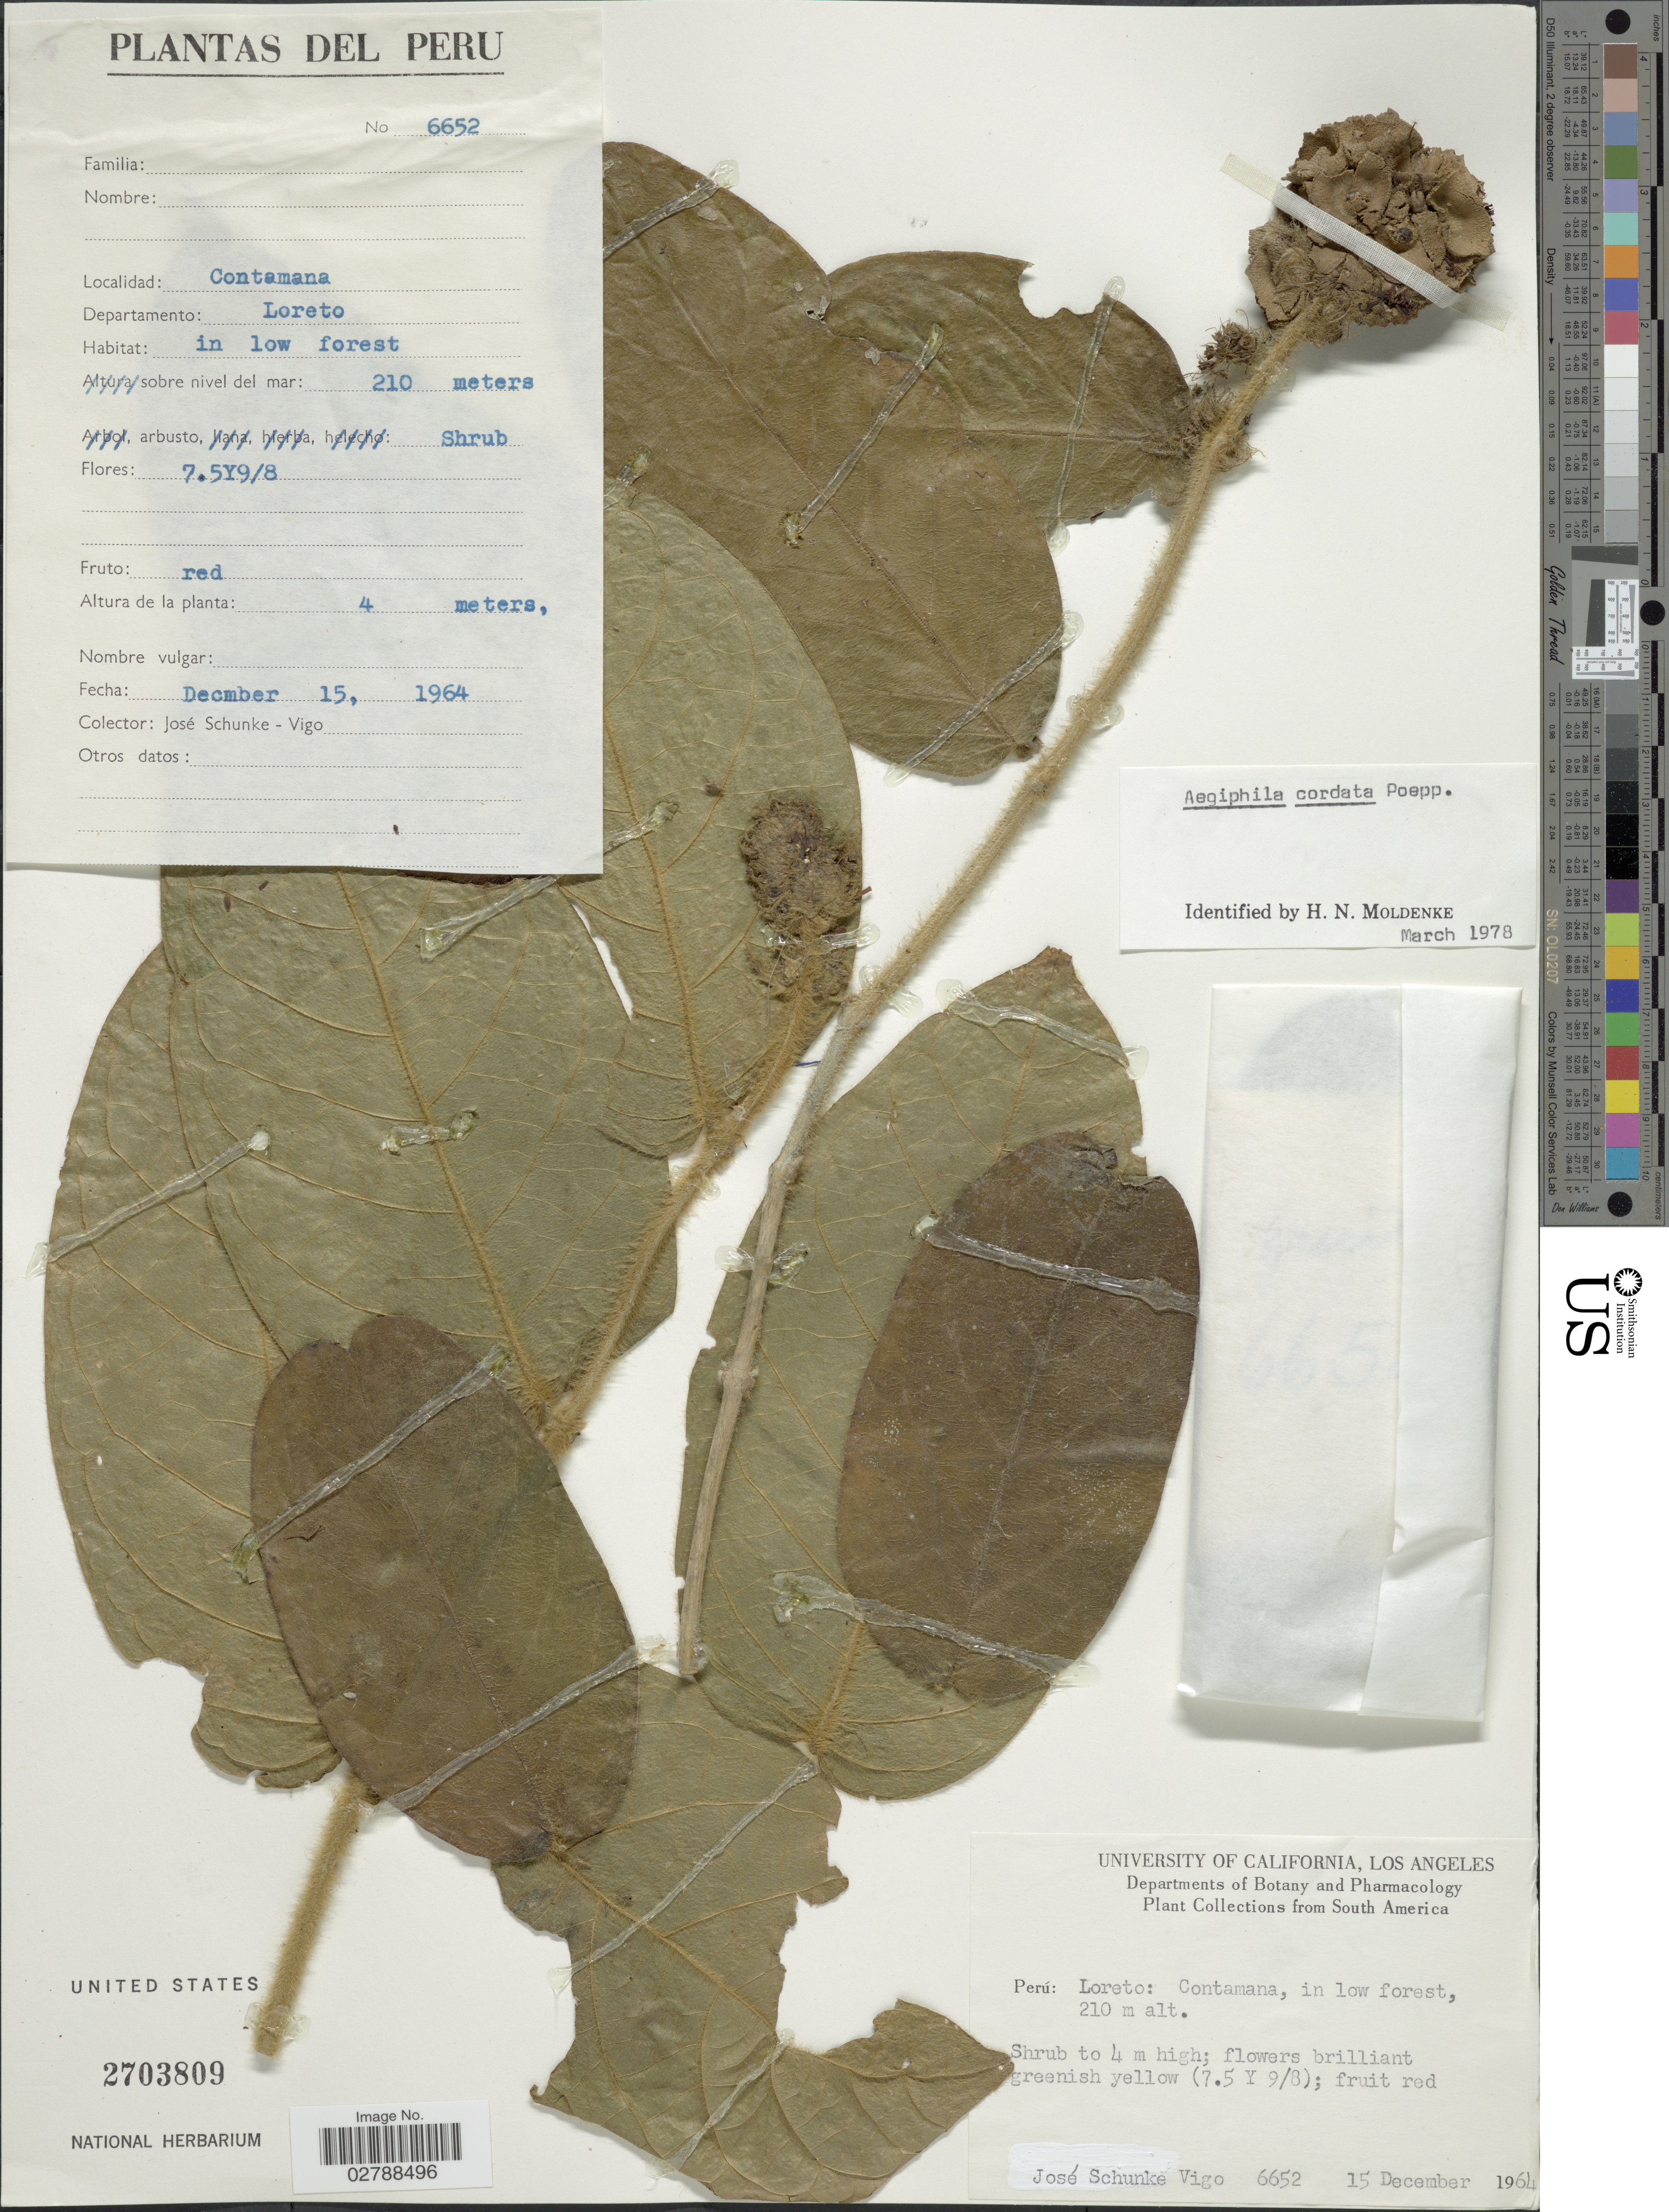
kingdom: Plantae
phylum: Tracheophyta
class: Magnoliopsida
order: Lamiales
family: Lamiaceae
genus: Aegiphila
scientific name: Aegiphila cordata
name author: Poepp. ex Schauer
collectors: J. Schunke Vigo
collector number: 6652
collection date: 1964-12-15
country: Peru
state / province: Loreto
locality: Departamento: Contamana.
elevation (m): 210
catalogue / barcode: US 2703809